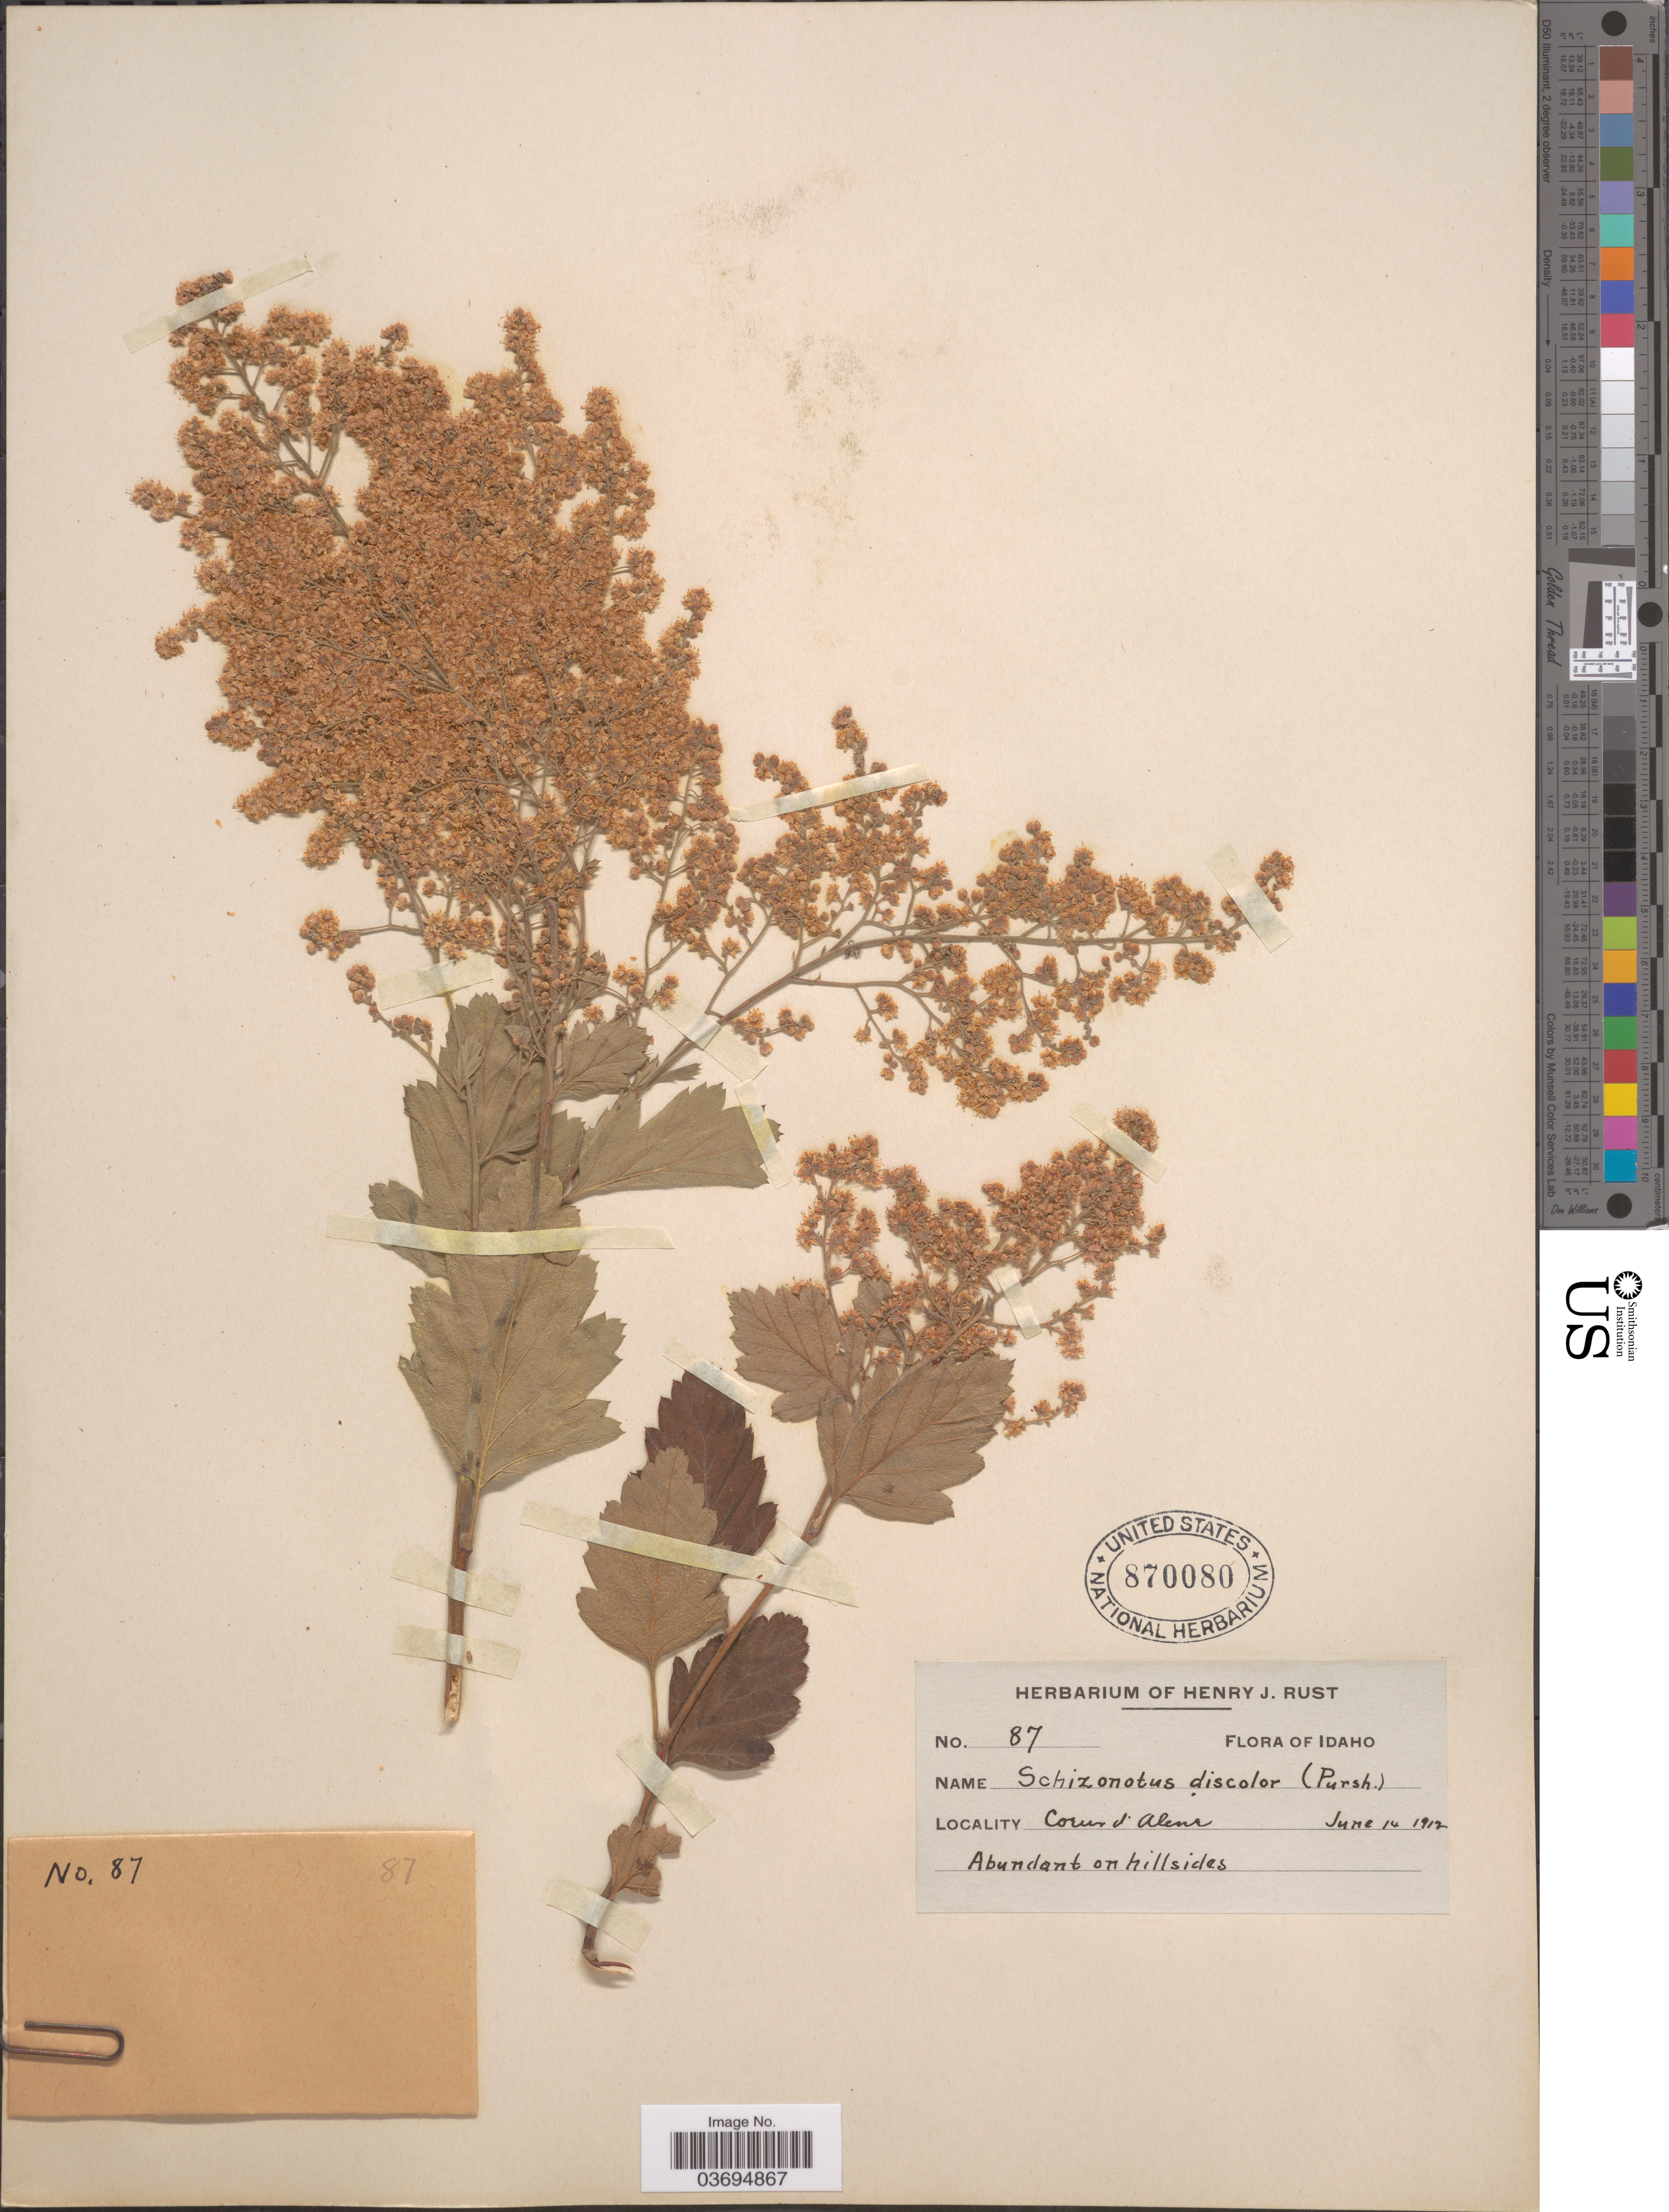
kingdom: Plantae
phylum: Tracheophyta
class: Magnoliopsida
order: Rosales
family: Rosaceae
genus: Holodiscus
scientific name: Holodiscus discolor var. discolor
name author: (Pursh) Maxim.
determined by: Strong, Mark T., (BOT), Smithsonian Institution - National Museum of Natural History (UNITED STATES)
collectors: H. J. Rust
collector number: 87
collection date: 1917-06-14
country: United States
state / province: Idaho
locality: Coeur d' Alene.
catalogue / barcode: US 870080